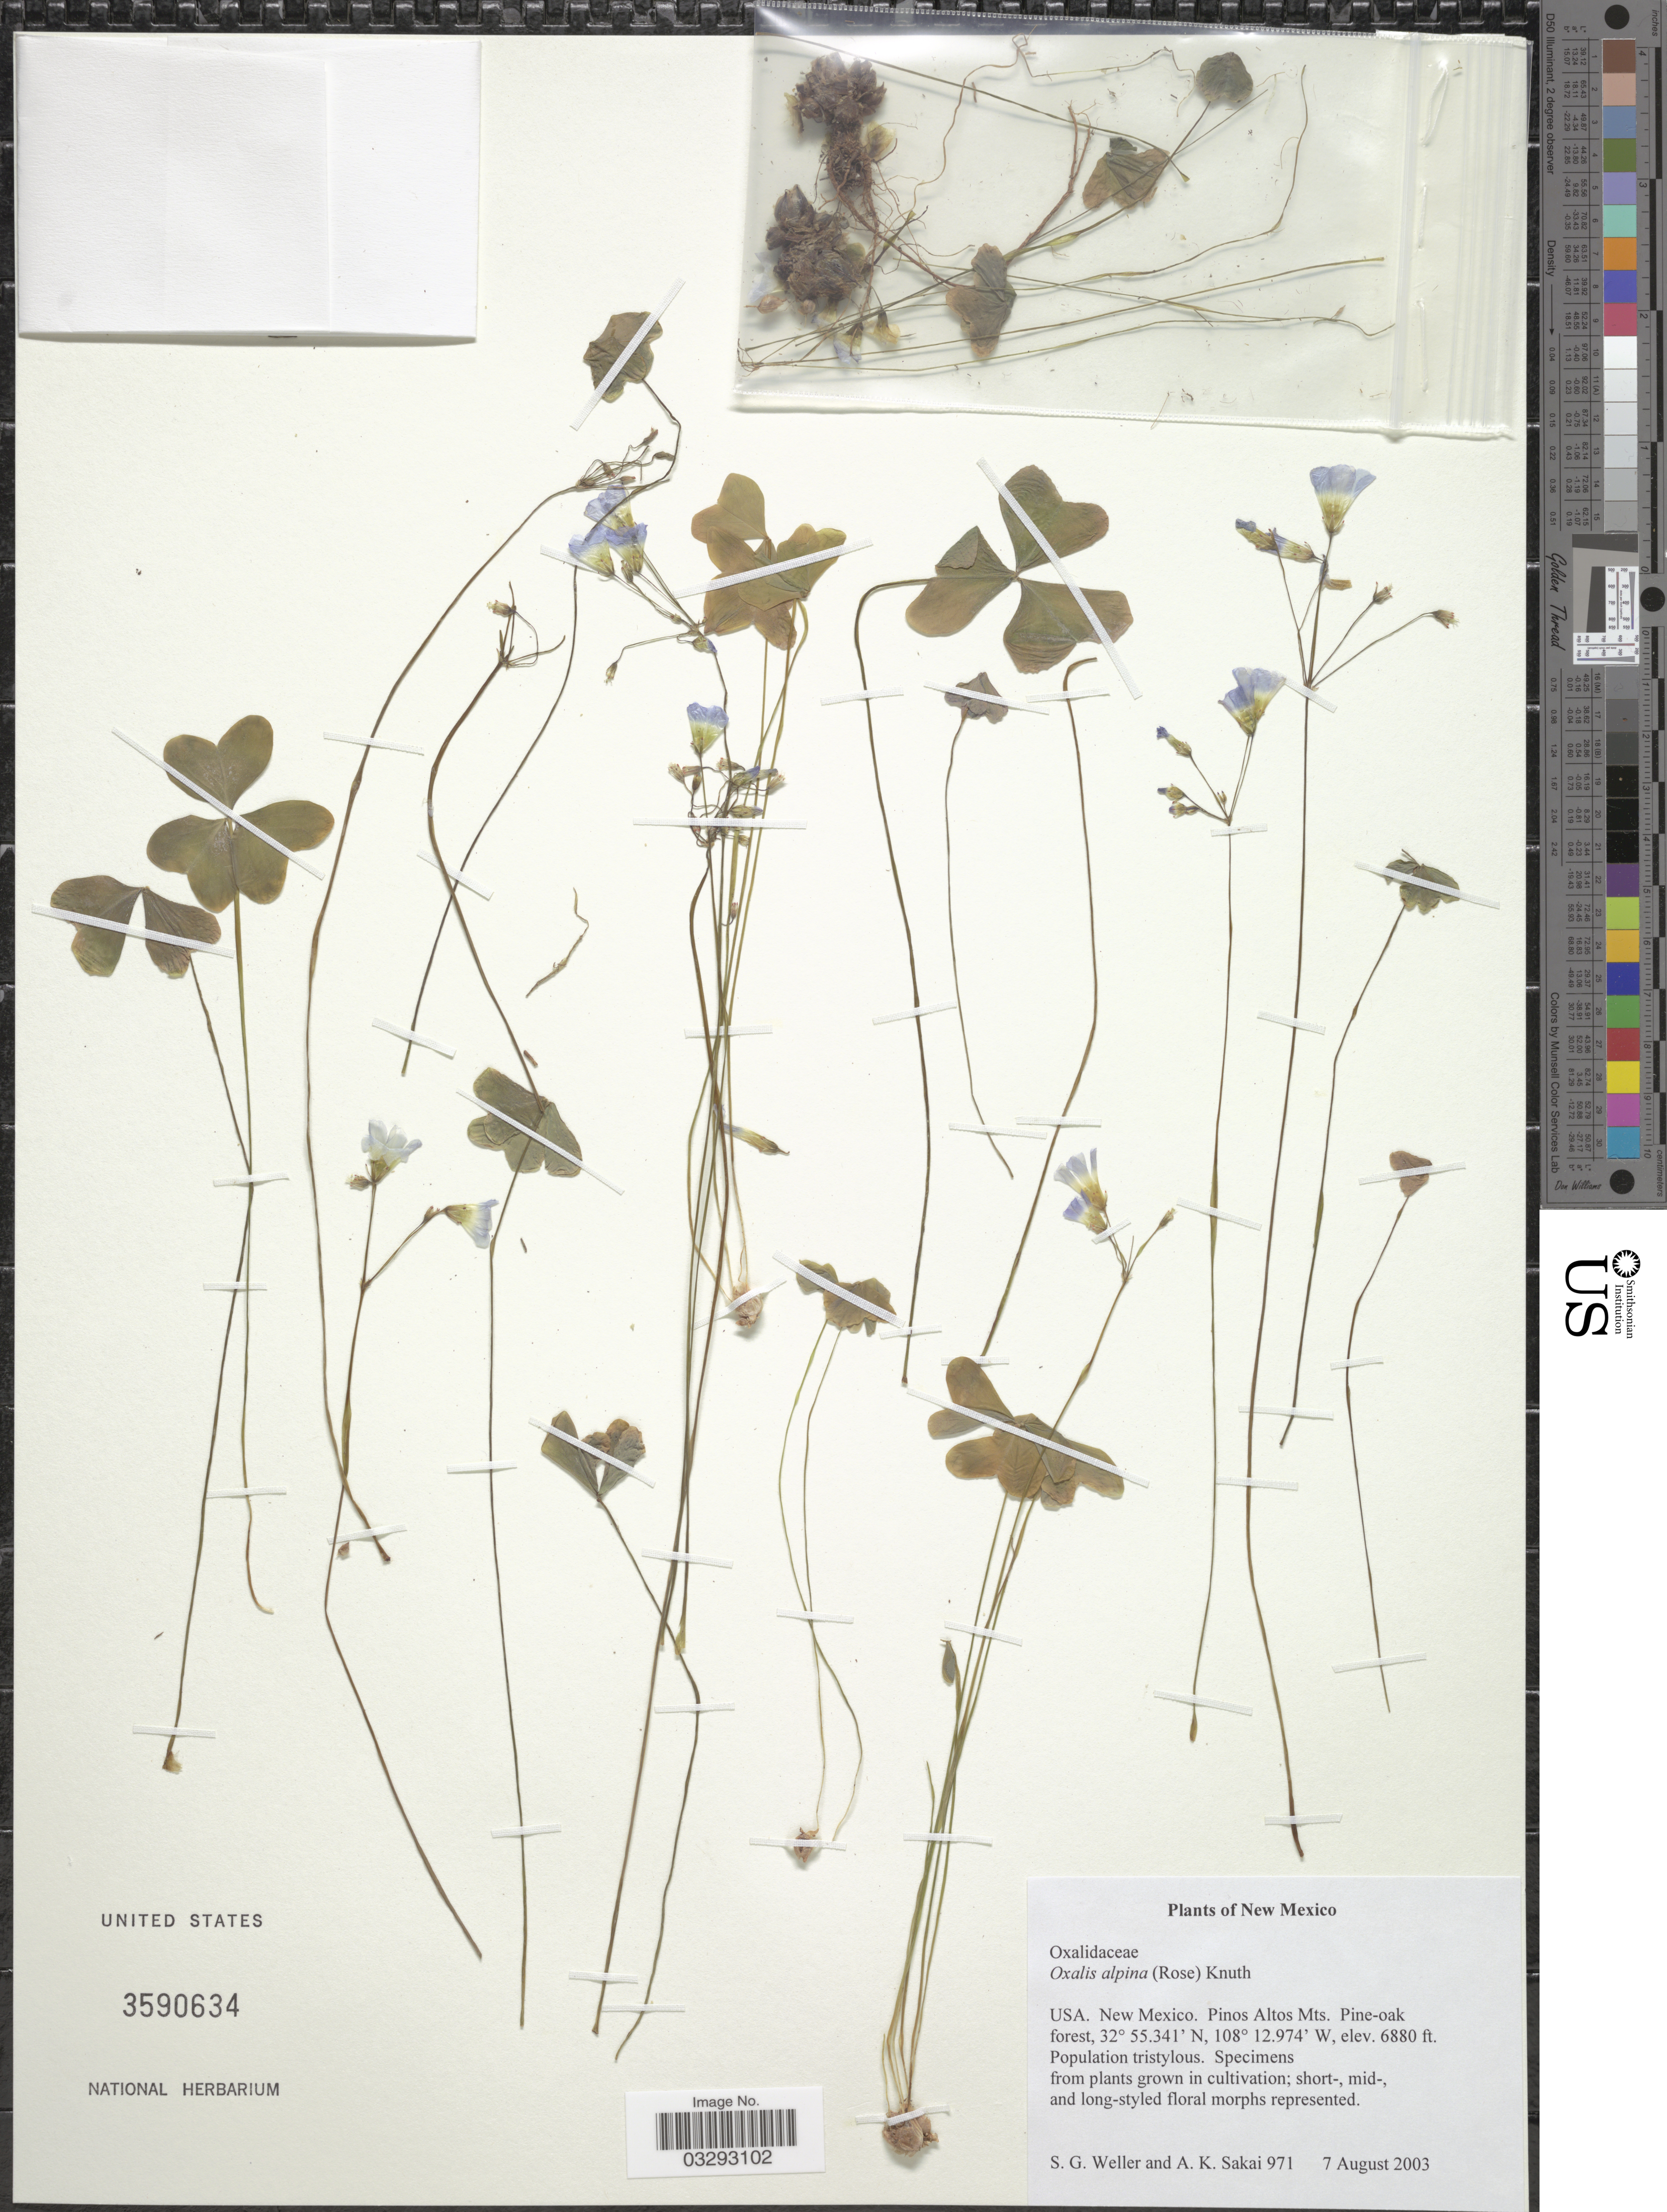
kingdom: Plantae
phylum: Tracheophyta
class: Magnoliopsida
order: Oxalidales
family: Oxalidaceae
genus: Oxalis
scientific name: Oxalis alpina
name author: (Rose) R. Knuth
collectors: S. G. Weller & A. Sakai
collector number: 971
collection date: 2003-08-07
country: United States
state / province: New Mexico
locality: USA. Pinos Altos Mts.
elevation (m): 2097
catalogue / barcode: US 3590634